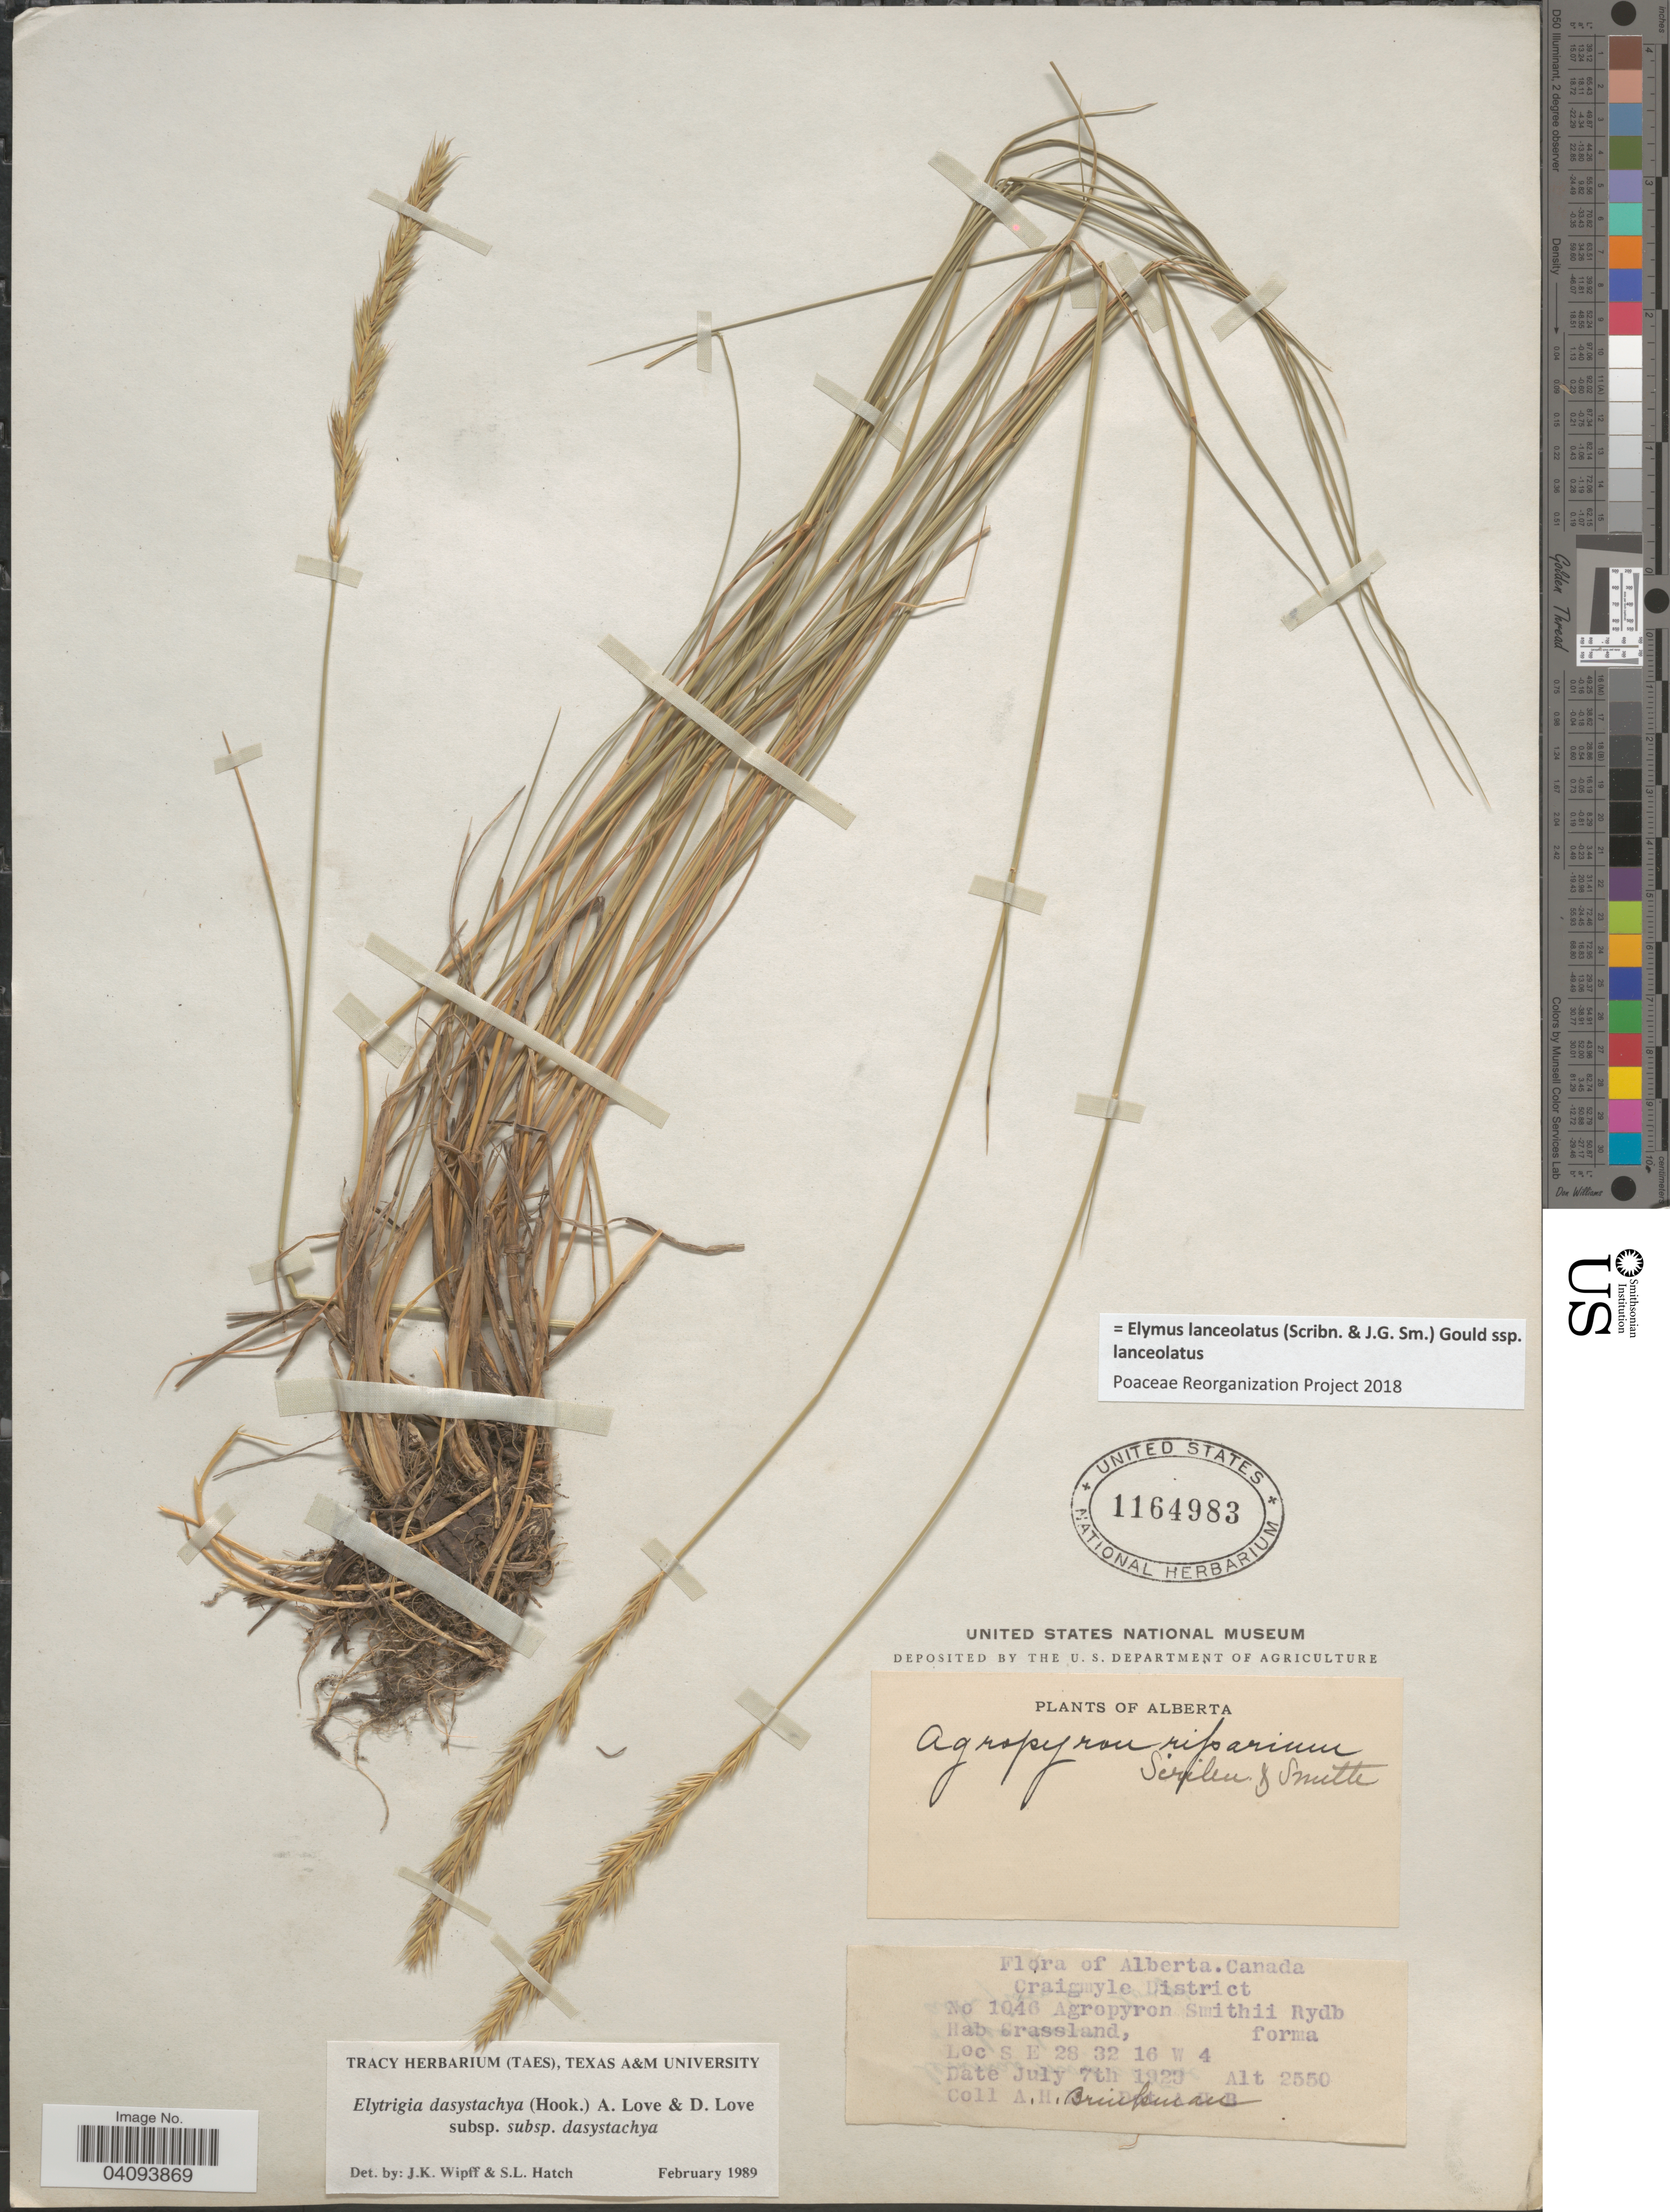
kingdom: Plantae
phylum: Tracheophyta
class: Liliopsida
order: Poales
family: Poaceae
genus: Elymus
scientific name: Elymus lanceolatus subsp. lanceolatus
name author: (Scribn. & J.G. Sm.) Gould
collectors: A. Brinkman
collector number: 1046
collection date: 1923-07-07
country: Canada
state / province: Alberta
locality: Craigmyle District. S E 28 32 16 W 4.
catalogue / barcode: US 1164983